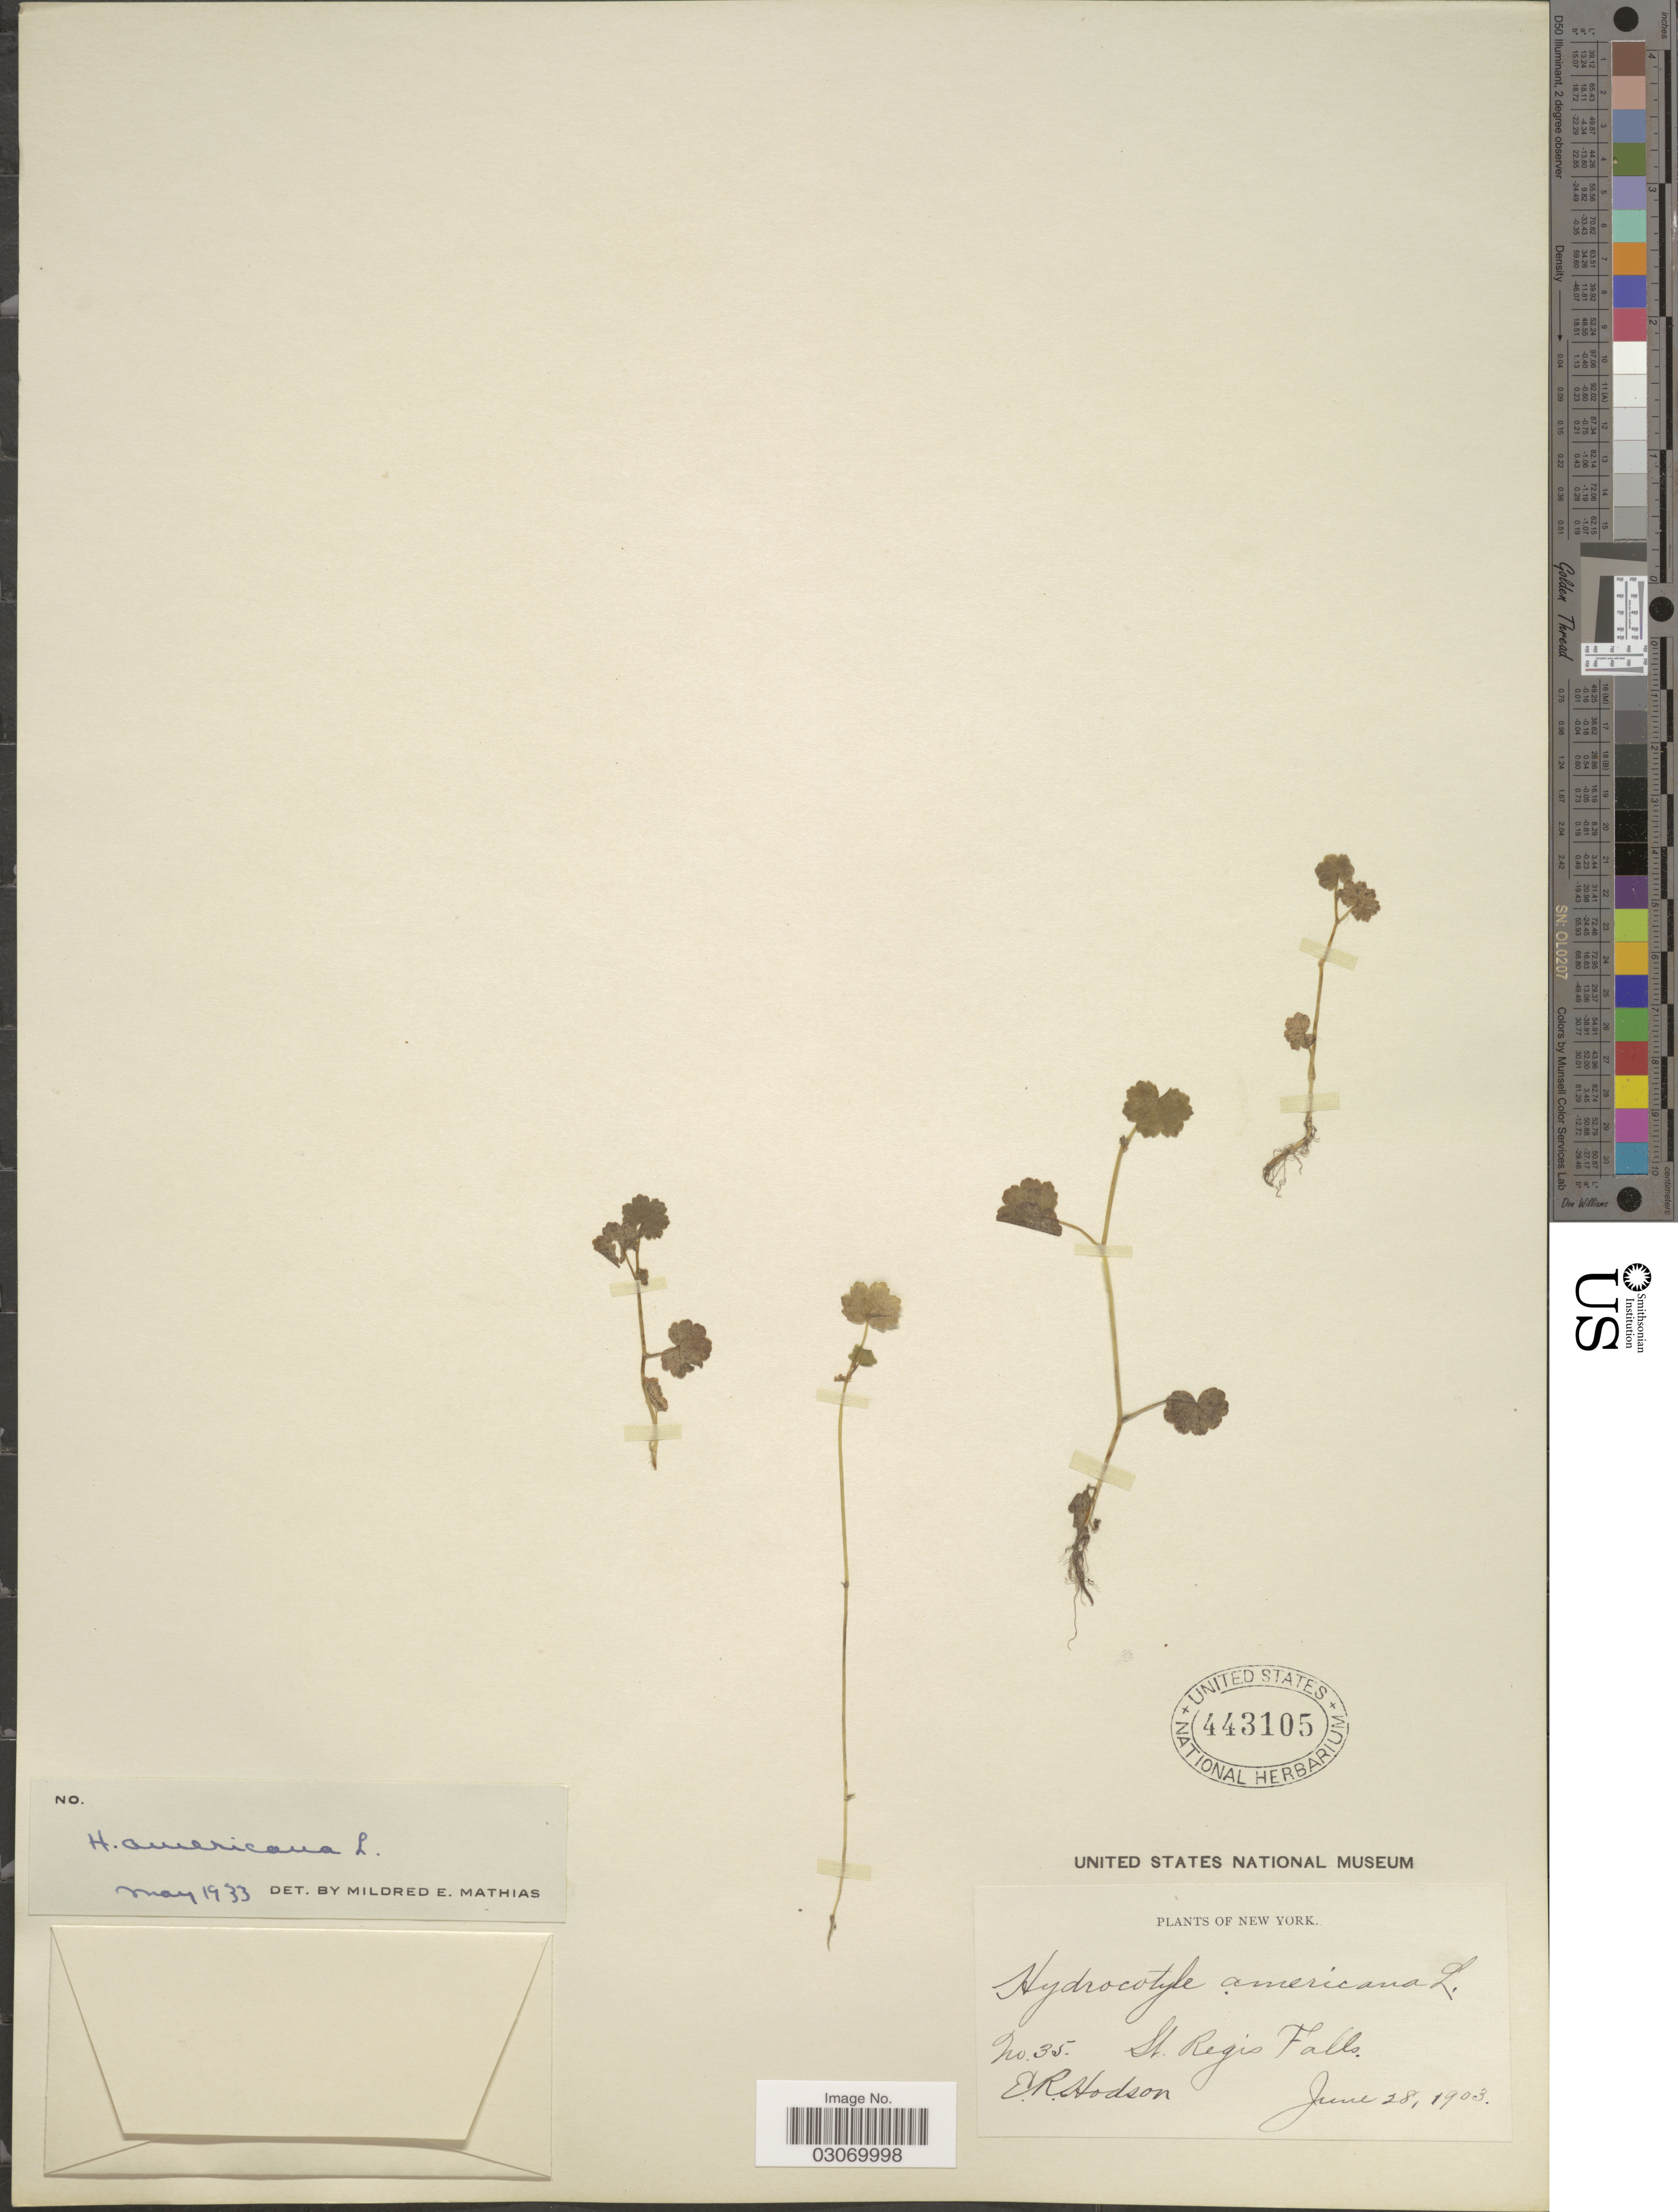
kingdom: Plantae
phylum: Tracheophyta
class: Magnoliopsida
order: Apiales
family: Araliaceae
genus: Hydrocotyle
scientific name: Hydrocotyle americana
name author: L.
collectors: E. Hodson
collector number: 35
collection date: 1903-06-28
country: United States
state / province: New York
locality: St. Regis Falls.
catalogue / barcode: US 443105